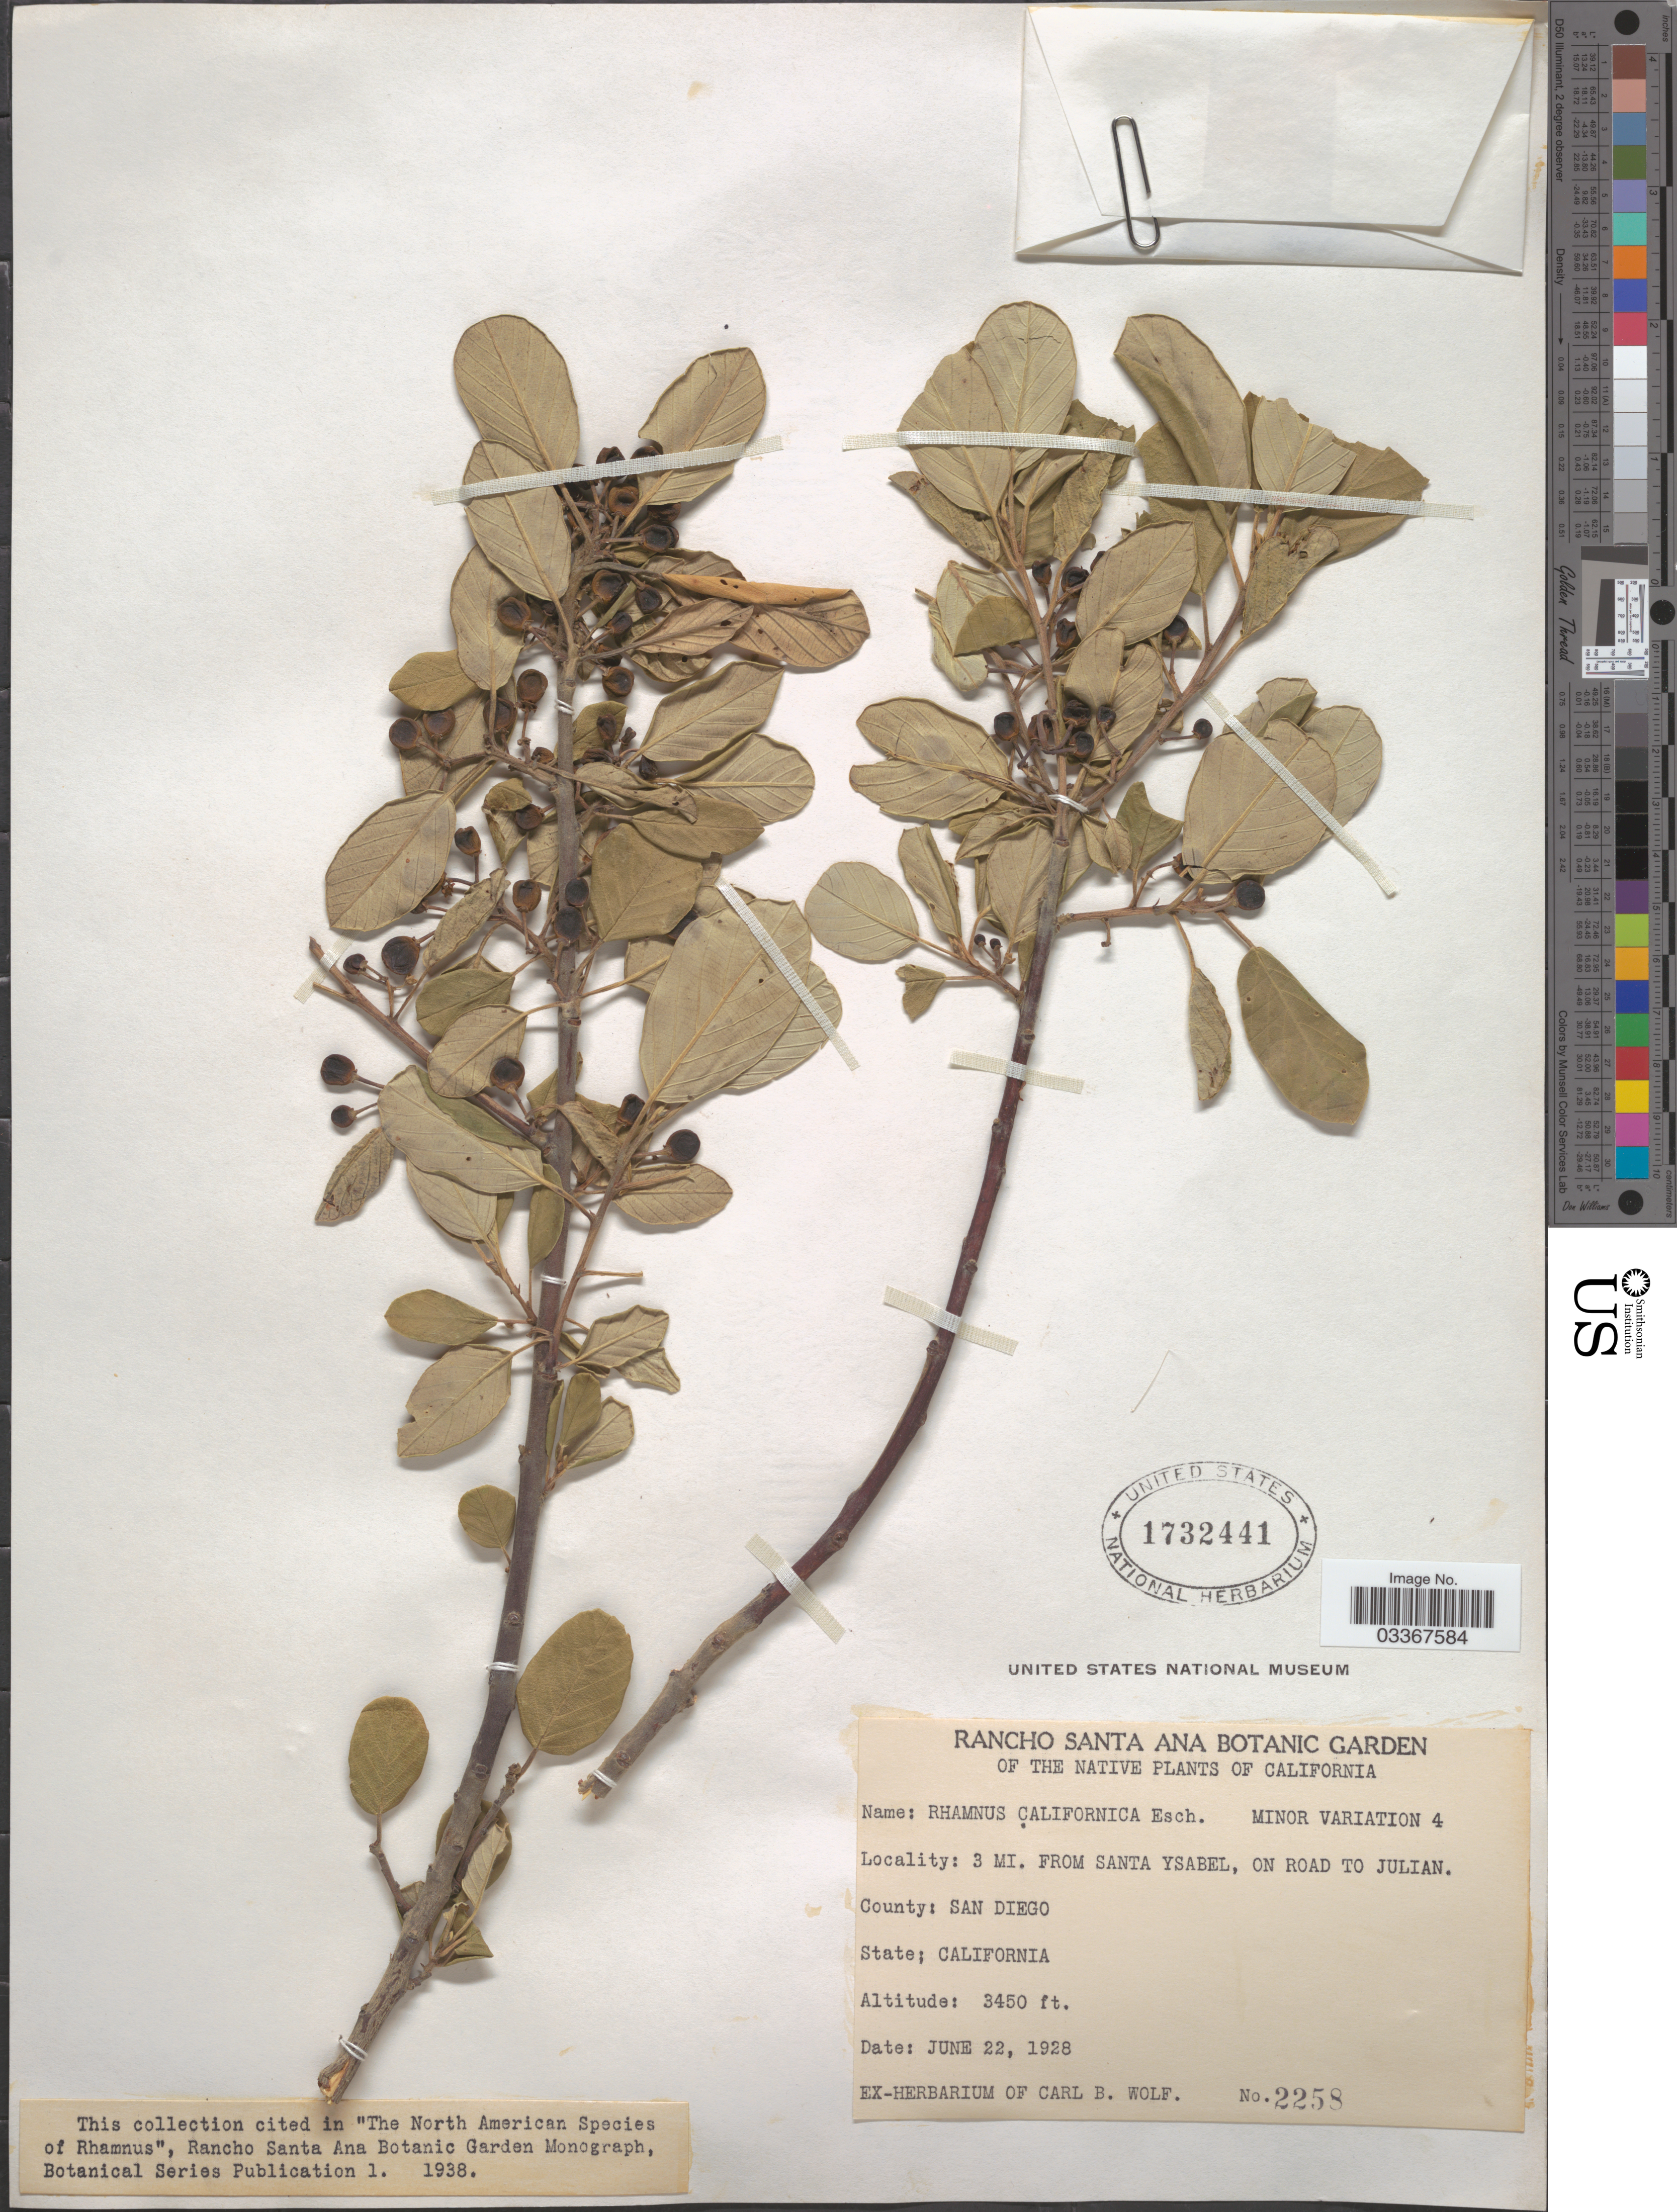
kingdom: Plantae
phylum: Tracheophyta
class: Magnoliopsida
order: Rosales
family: Rhamnaceae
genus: Frangula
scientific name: Frangula californica subsp. ursina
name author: (Greene) Kartesz & Gandhi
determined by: Strong, Mark T., (BOT), Smithsonian Institution - National Museum of Natural History (UNITED STATES)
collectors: ex herb. Carl B. Wolf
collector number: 2258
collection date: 1928-06-22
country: United States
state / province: California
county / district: San Diego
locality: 3 mi. from Santa Ysabel, on road to Julian. County: San Diego.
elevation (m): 1052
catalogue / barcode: US 1732441